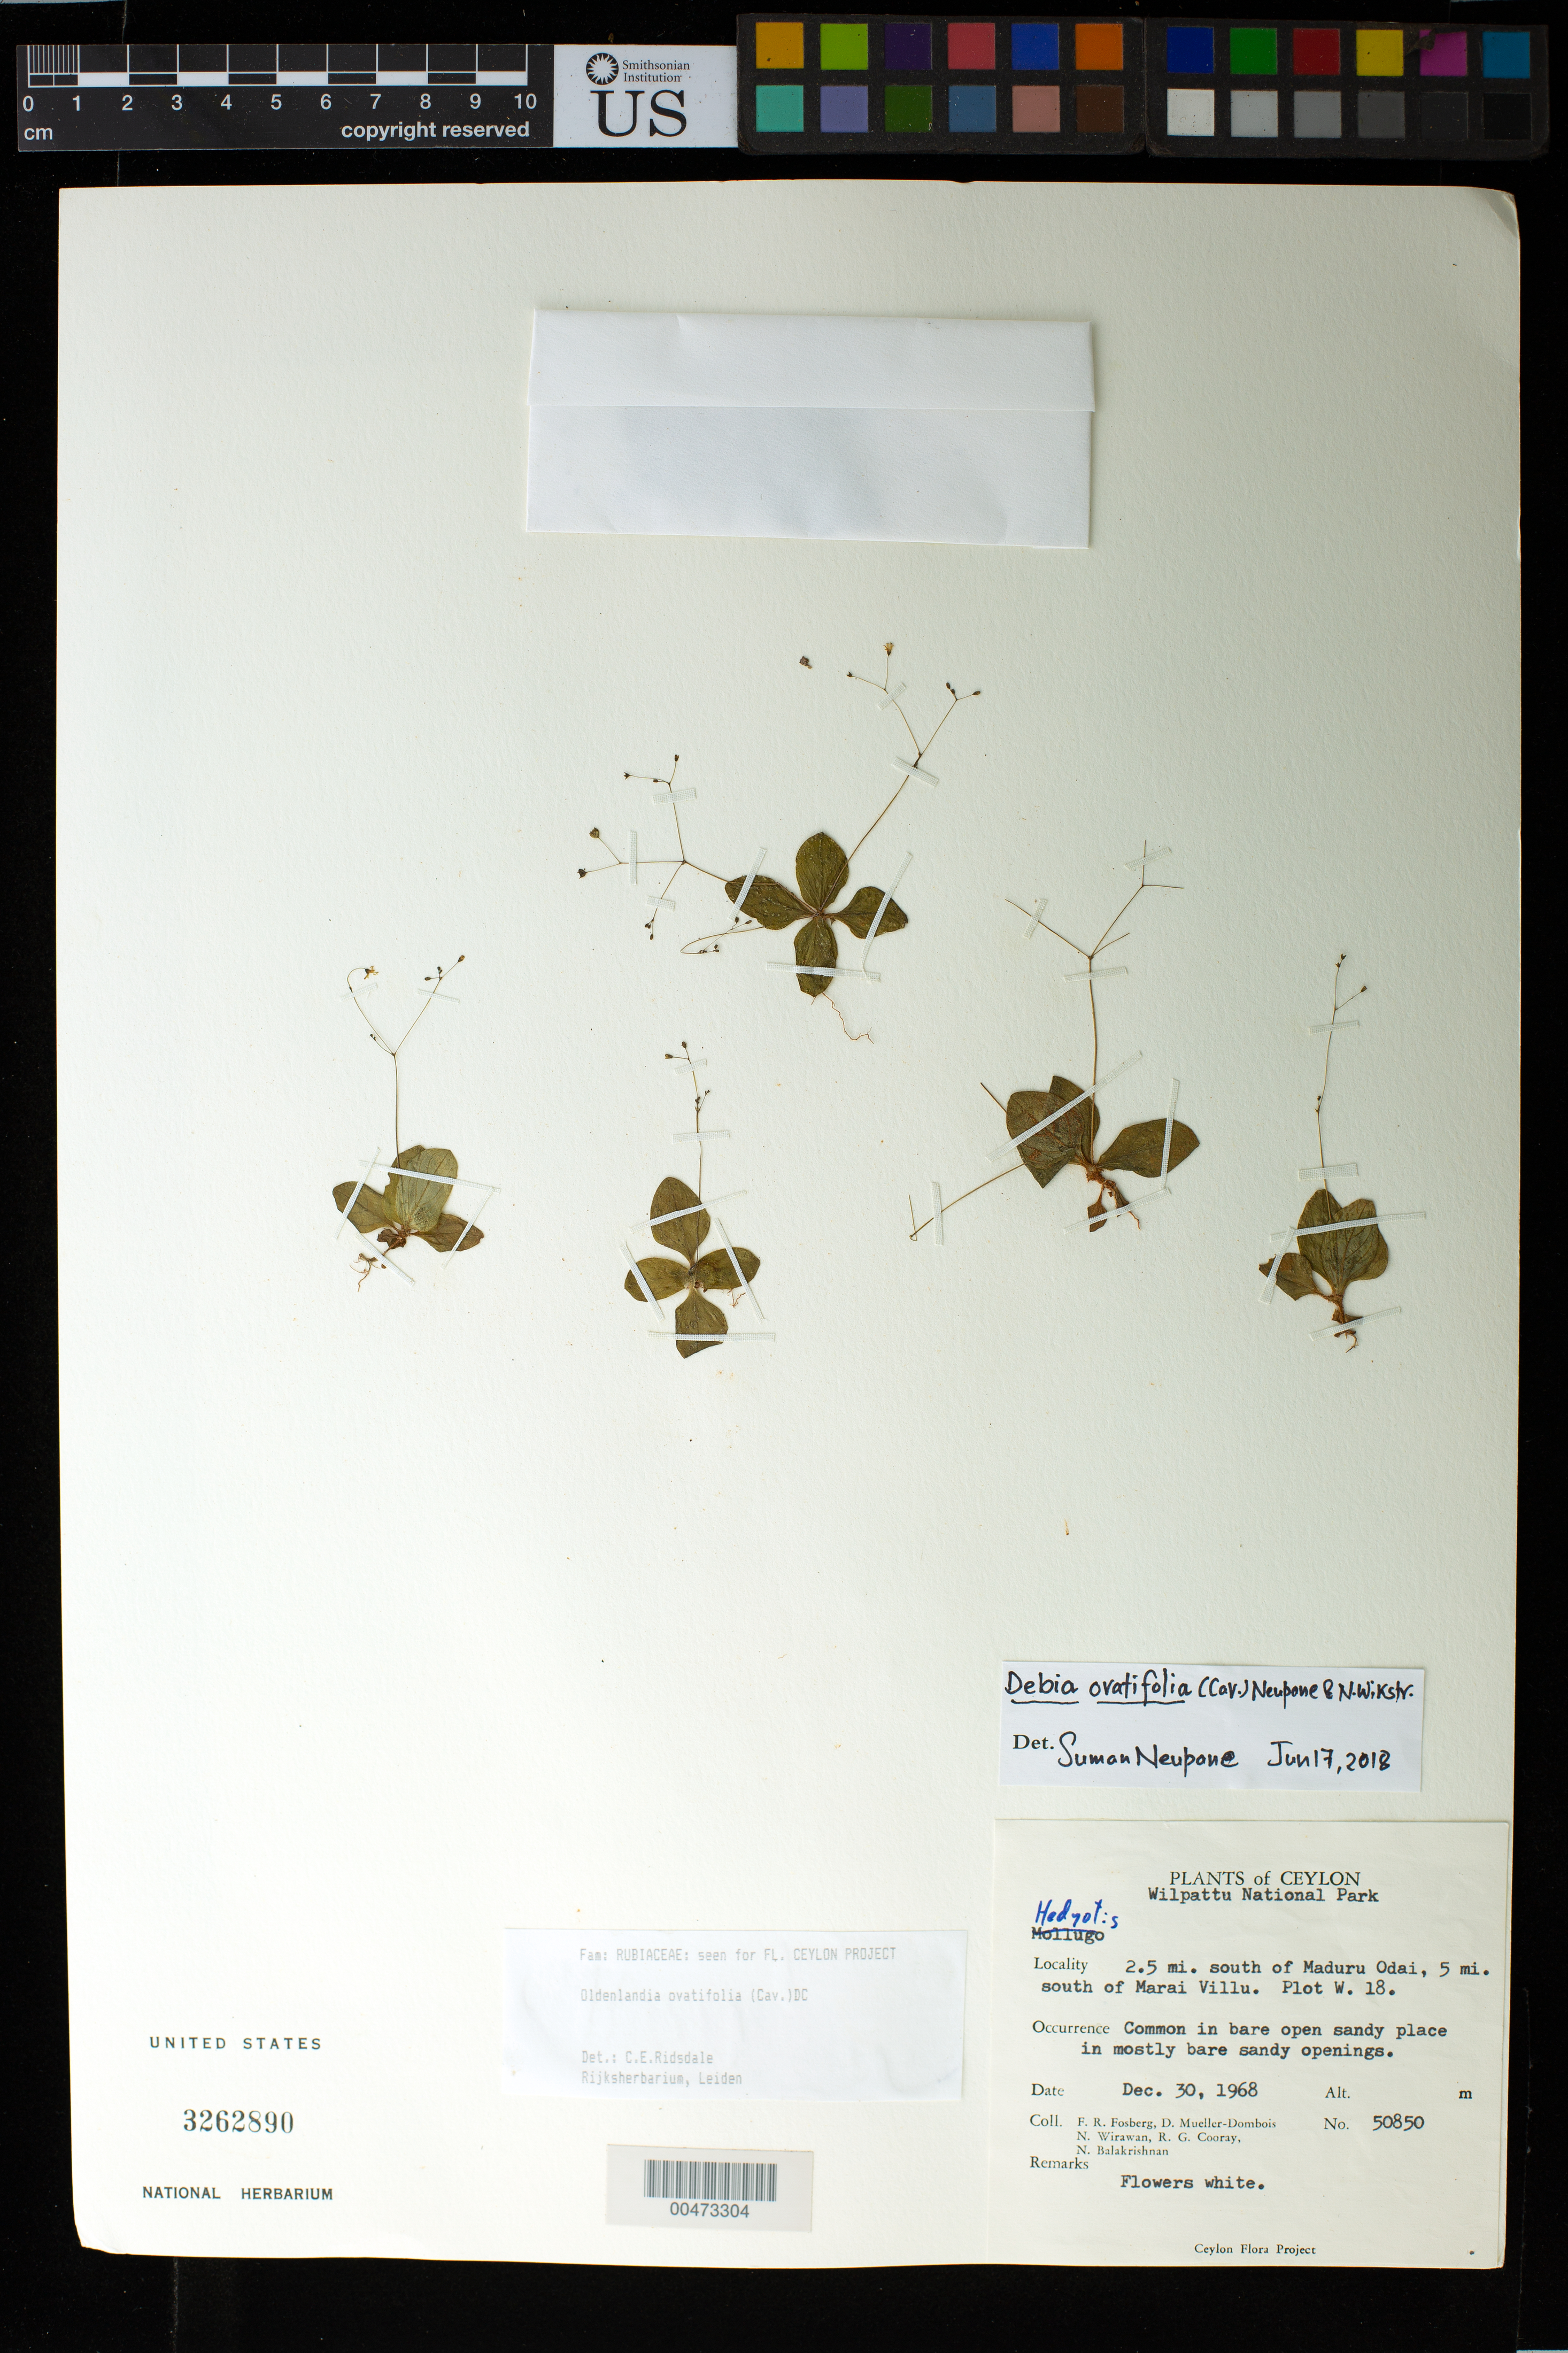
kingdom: Plantae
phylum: Tracheophyta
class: Magnoliopsida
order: Gentianales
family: Rubiaceae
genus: Oldenlandia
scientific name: Oldenlandia ovatifolia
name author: (Cav.) DC.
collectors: F. R. Fosberg, D. Mueller-Dombois & N. Wirawan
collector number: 50850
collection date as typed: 30 Dec 1968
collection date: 1968-12-30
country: Sri Lanka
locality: Wilpattu National Park, 2.5 mi S of Maduru Okai, 5 mi S of Marai Villu, Plot 2.18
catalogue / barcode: US 3262890